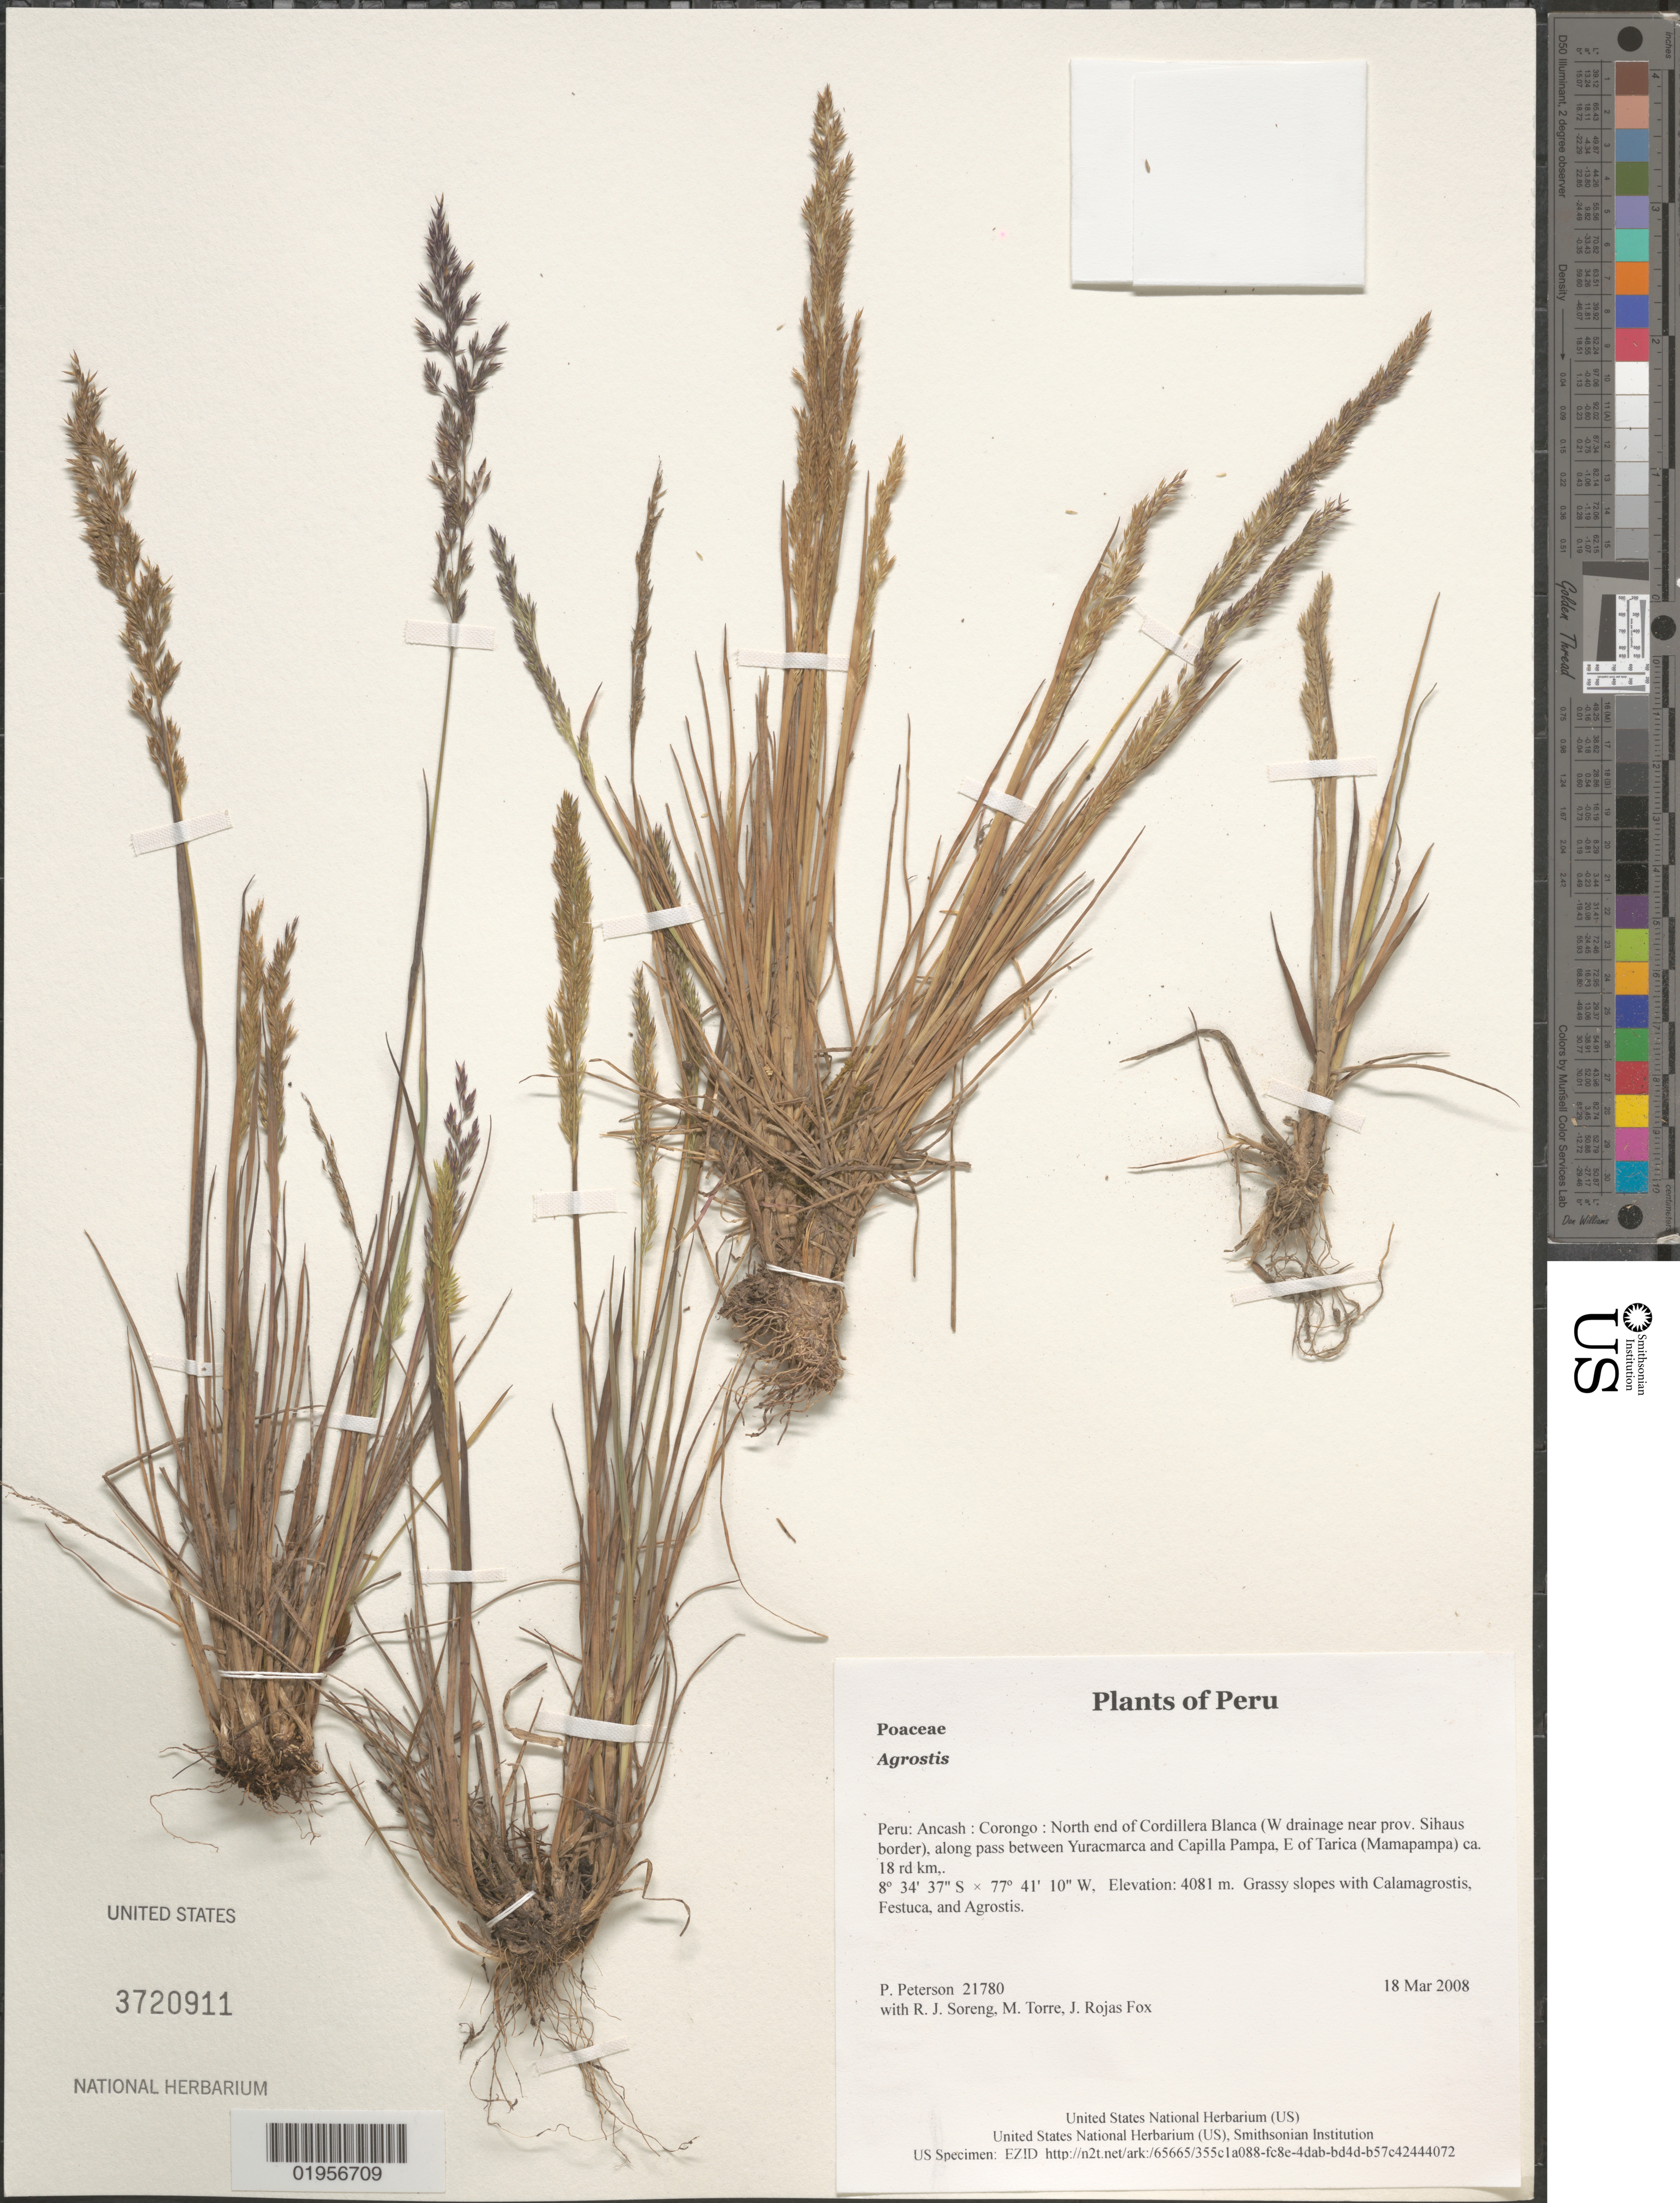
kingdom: Plantae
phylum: Tracheophyta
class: Liliopsida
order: Poales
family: Poaceae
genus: Agrostis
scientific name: Agrostis sp.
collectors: P. M. Peterson, R. J. Soreng, M. Torre & J. Rojas Fox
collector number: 21780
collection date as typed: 18 Mar 2008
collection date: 2008-03-18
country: Peru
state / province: Ancash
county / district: Corongo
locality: North end of Cordillera Blanca (W drainage near prov. Sihaus border), along pass between Yuracmarca and Capilla Pampa, E of Tarica (Mamapampa) ca. 18 rd km,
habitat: Grassy slopes with Calamagrostis, Festuca, and Agrostis.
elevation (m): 4081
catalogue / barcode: US 3720911